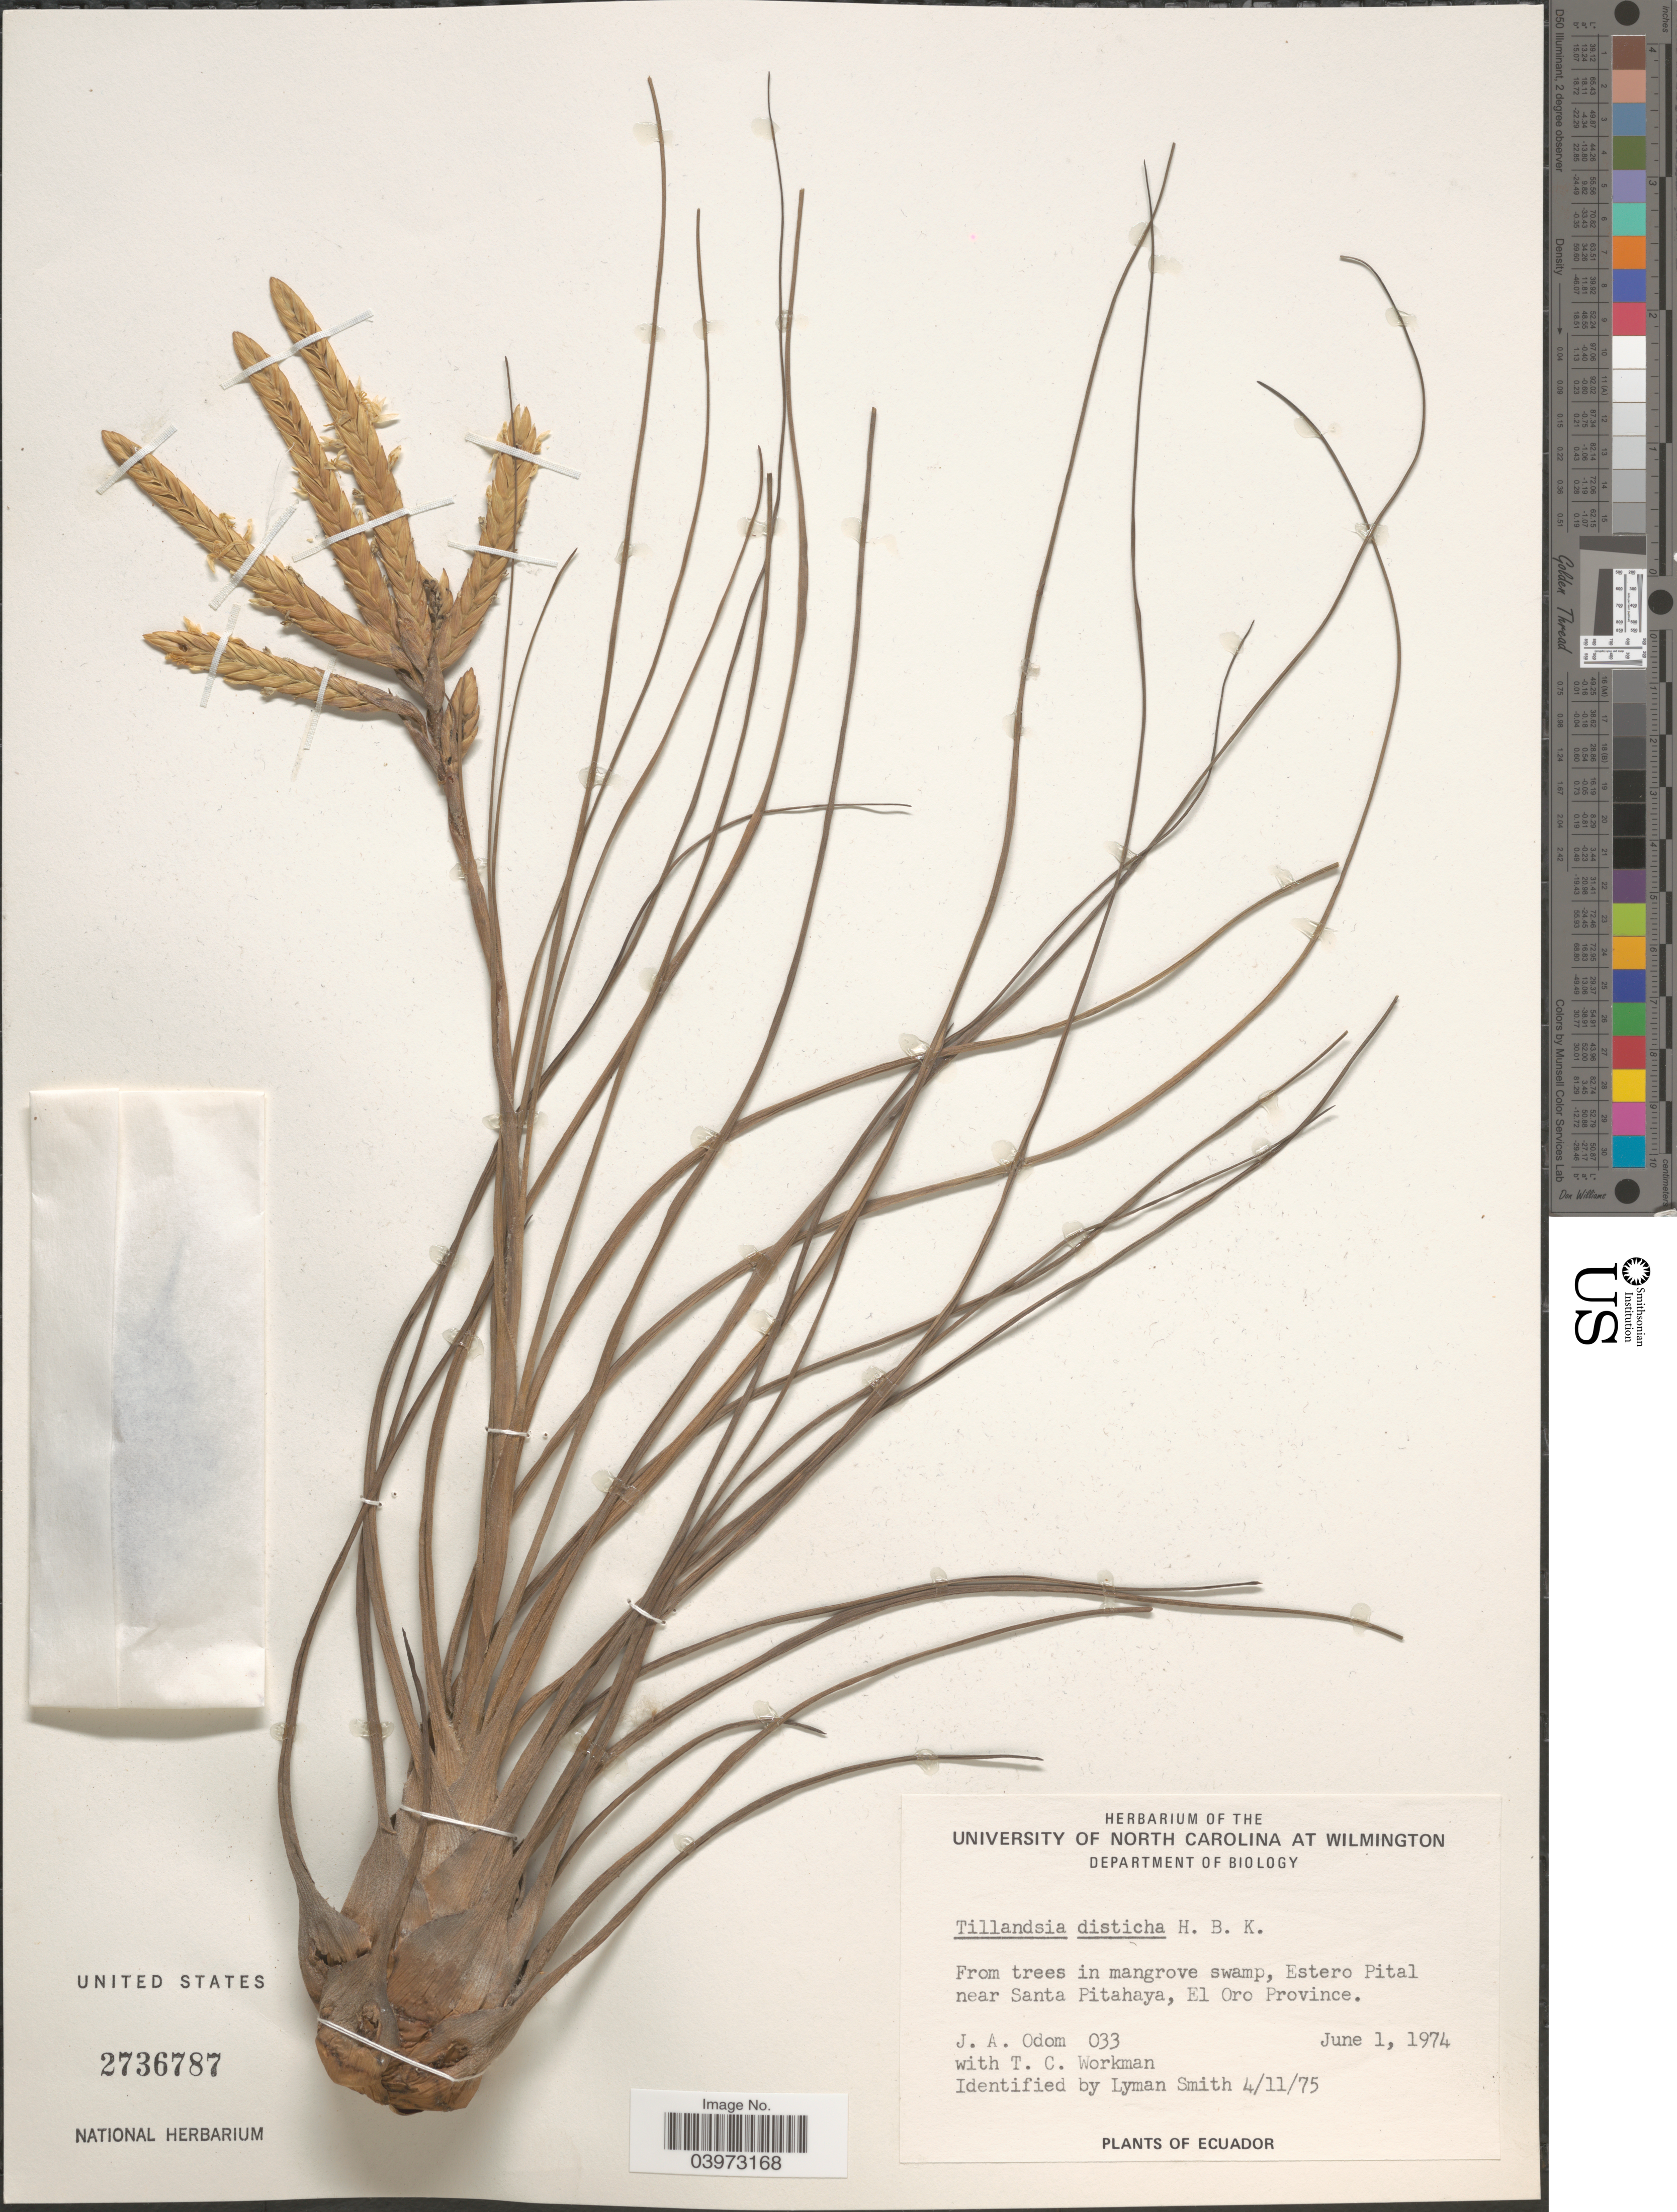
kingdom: Plantae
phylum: Tracheophyta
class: Liliopsida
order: Poales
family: Bromeliaceae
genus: Tillandsia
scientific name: Tillandsia disticha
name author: Kunth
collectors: J. Odom & T. Workman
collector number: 033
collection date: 1974-06-01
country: Ecuador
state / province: El Oro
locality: Estero Pital near Santa Pitahaya.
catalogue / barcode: US 2736787